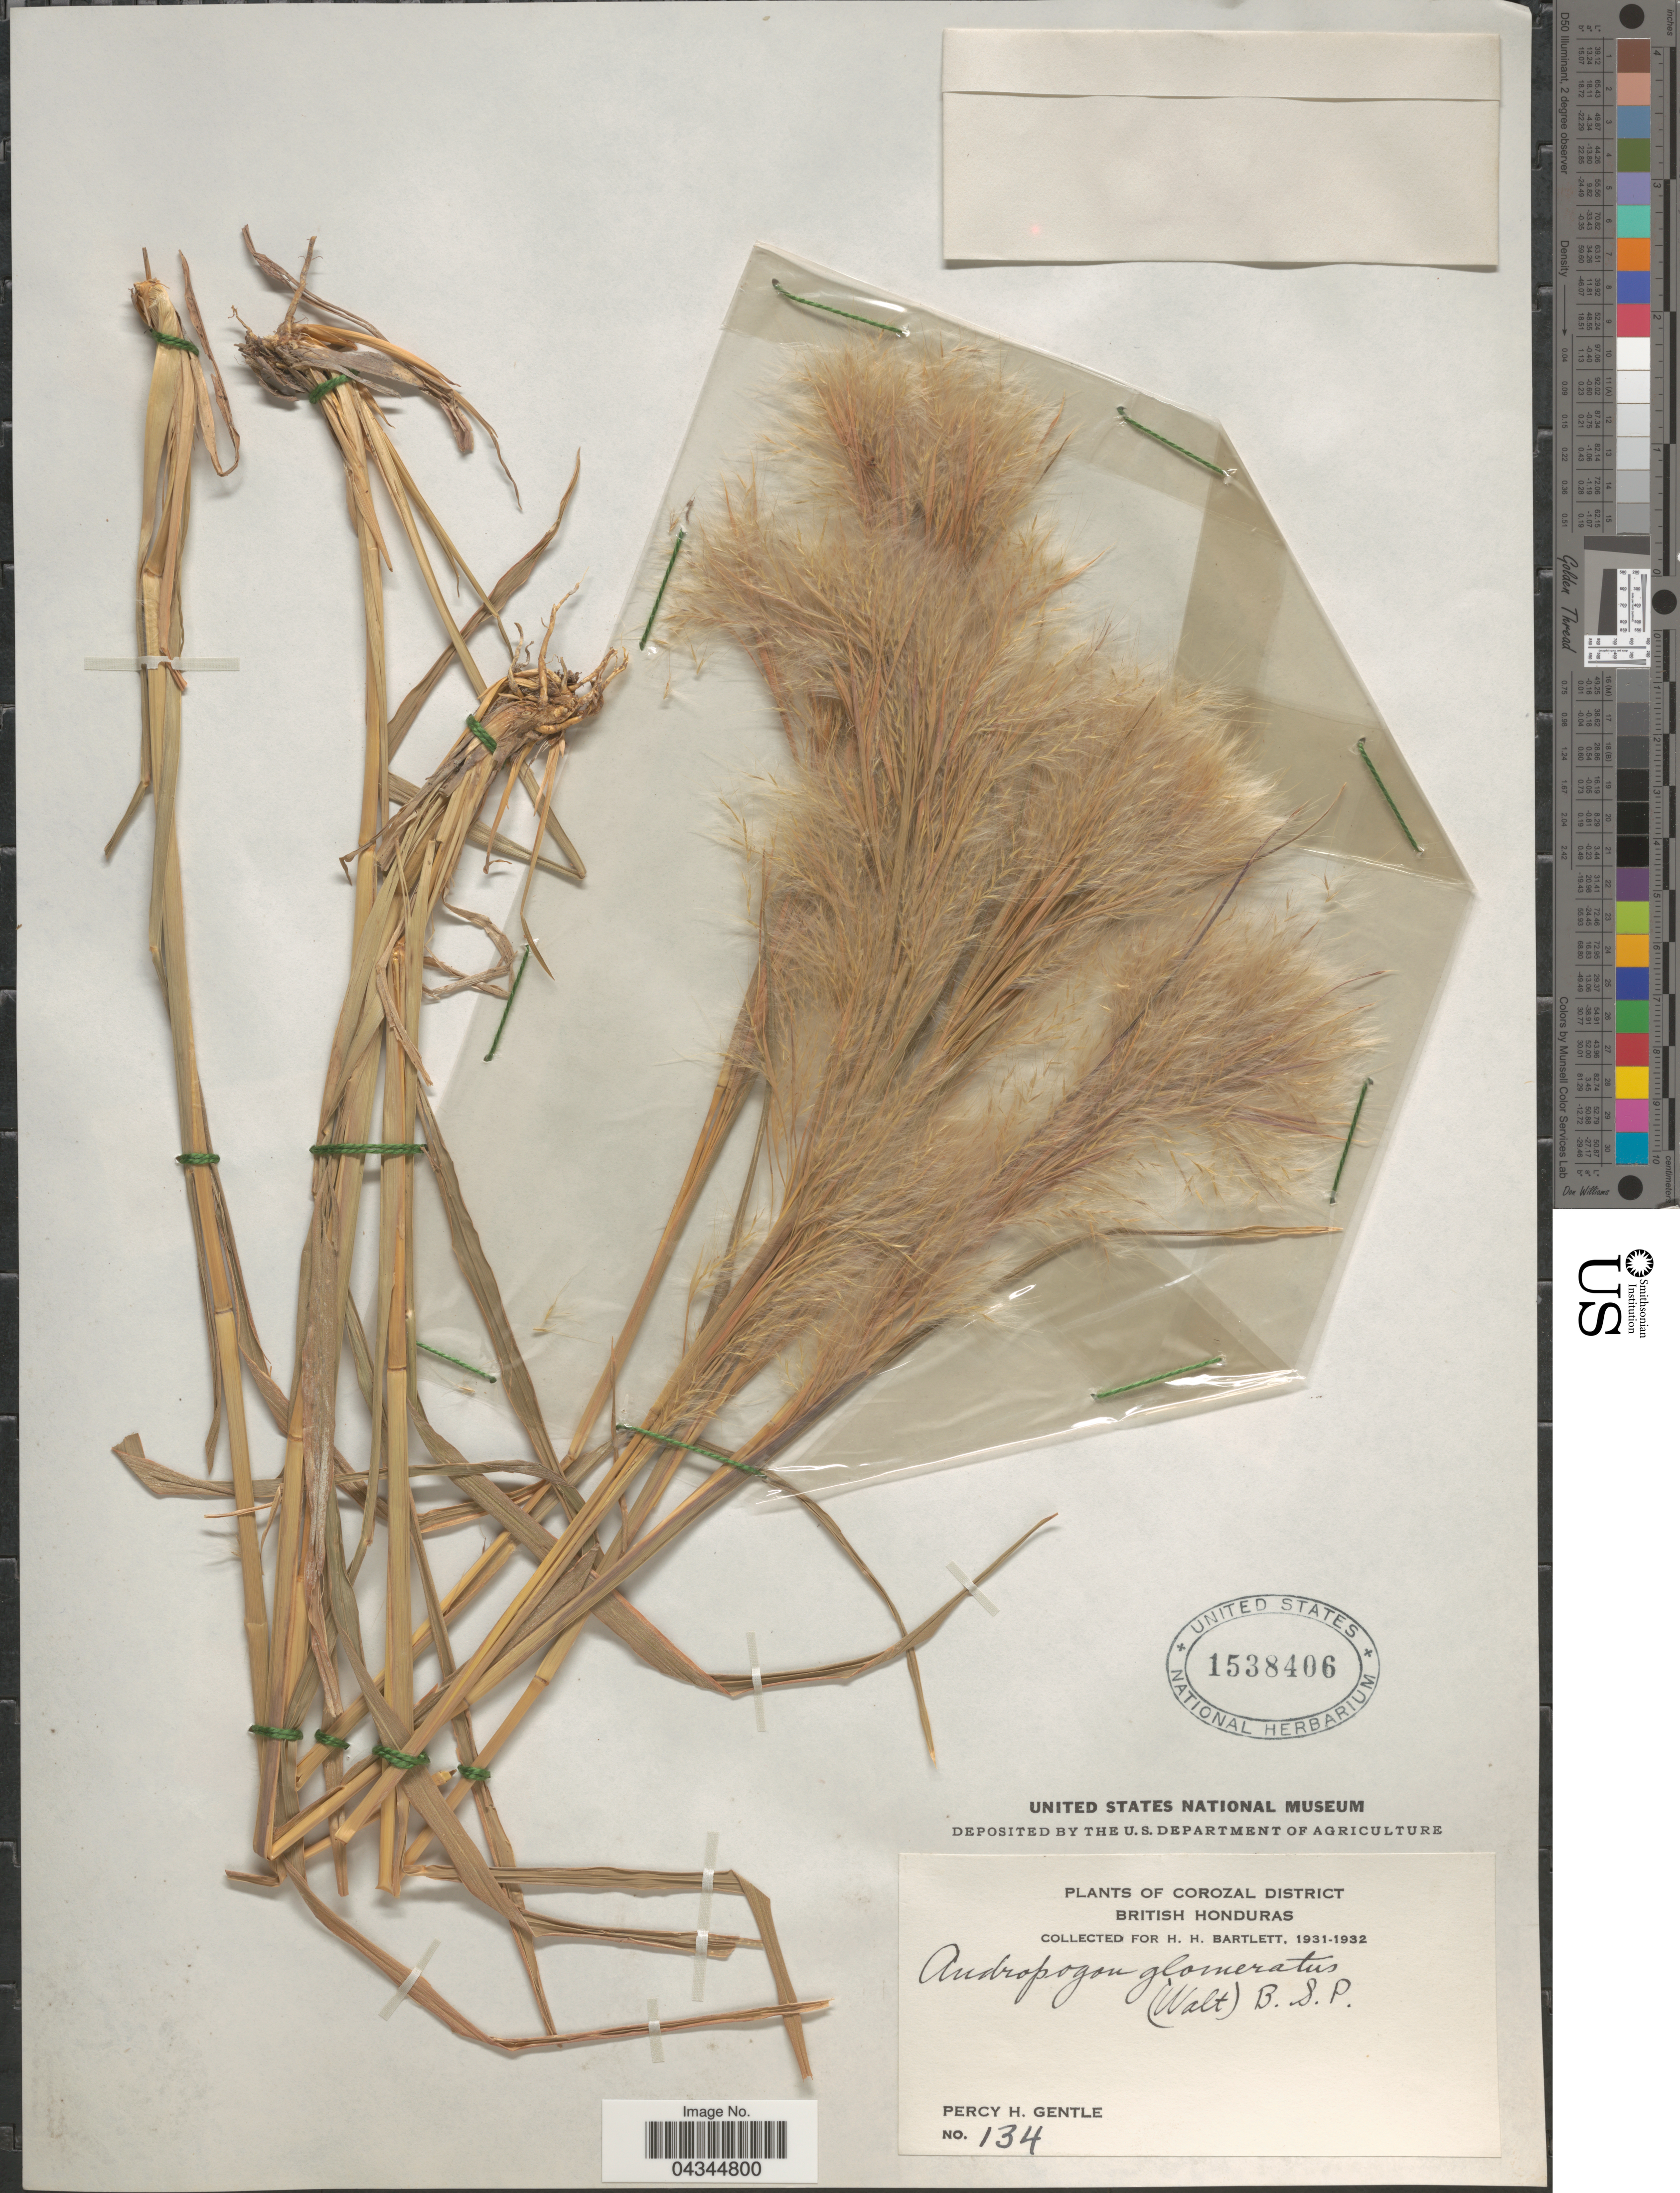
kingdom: Plantae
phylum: Tracheophyta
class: Liliopsida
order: Poales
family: Poaceae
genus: Andropogon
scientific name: Andropogon glomeratus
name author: (Walter) Britton et al.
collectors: P. H. Gentle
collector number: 134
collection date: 1931/1932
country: Belize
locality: Corozal District. British Honduras.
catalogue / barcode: US 1538406